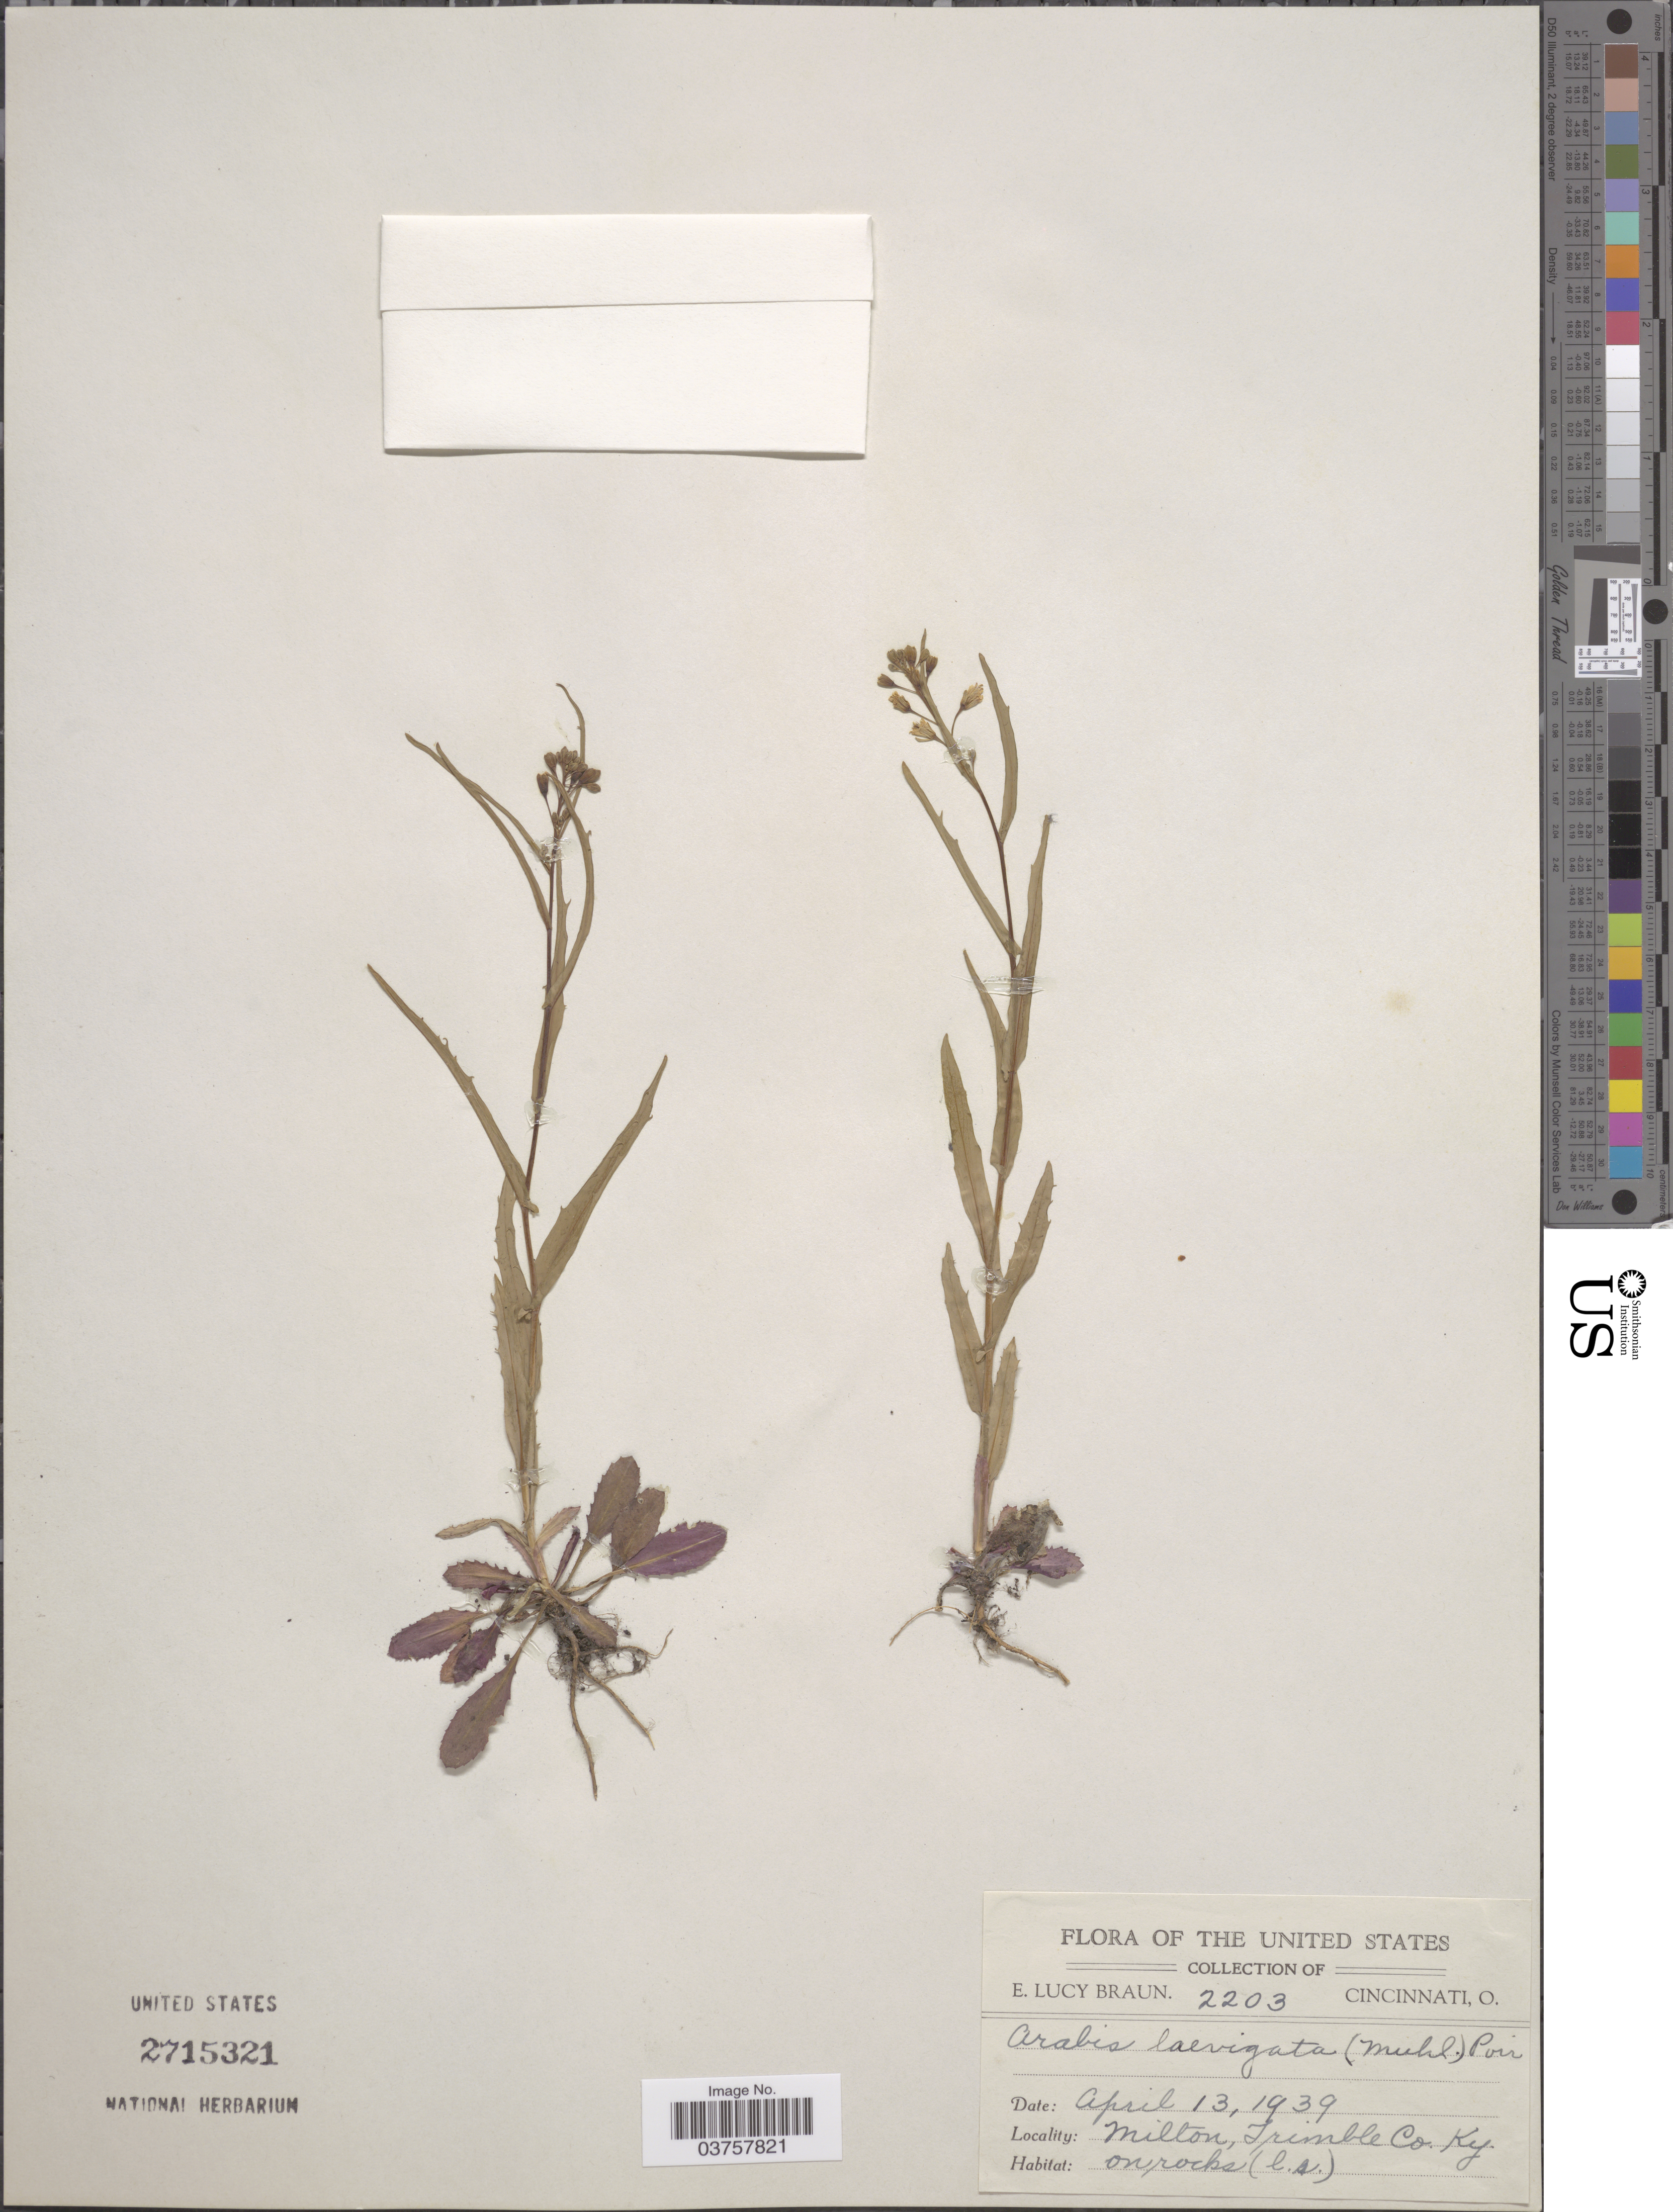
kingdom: Plantae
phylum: Tracheophyta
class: Magnoliopsida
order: Brassicales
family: Brassicaceae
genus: Arabis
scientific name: Arabis laevigata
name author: (Muhl. ex Willd.) Poir.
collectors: E. L. Braun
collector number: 2203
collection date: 1939-04-13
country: United States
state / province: Kentucky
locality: Milton, Trimble Co.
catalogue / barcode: US 2715321